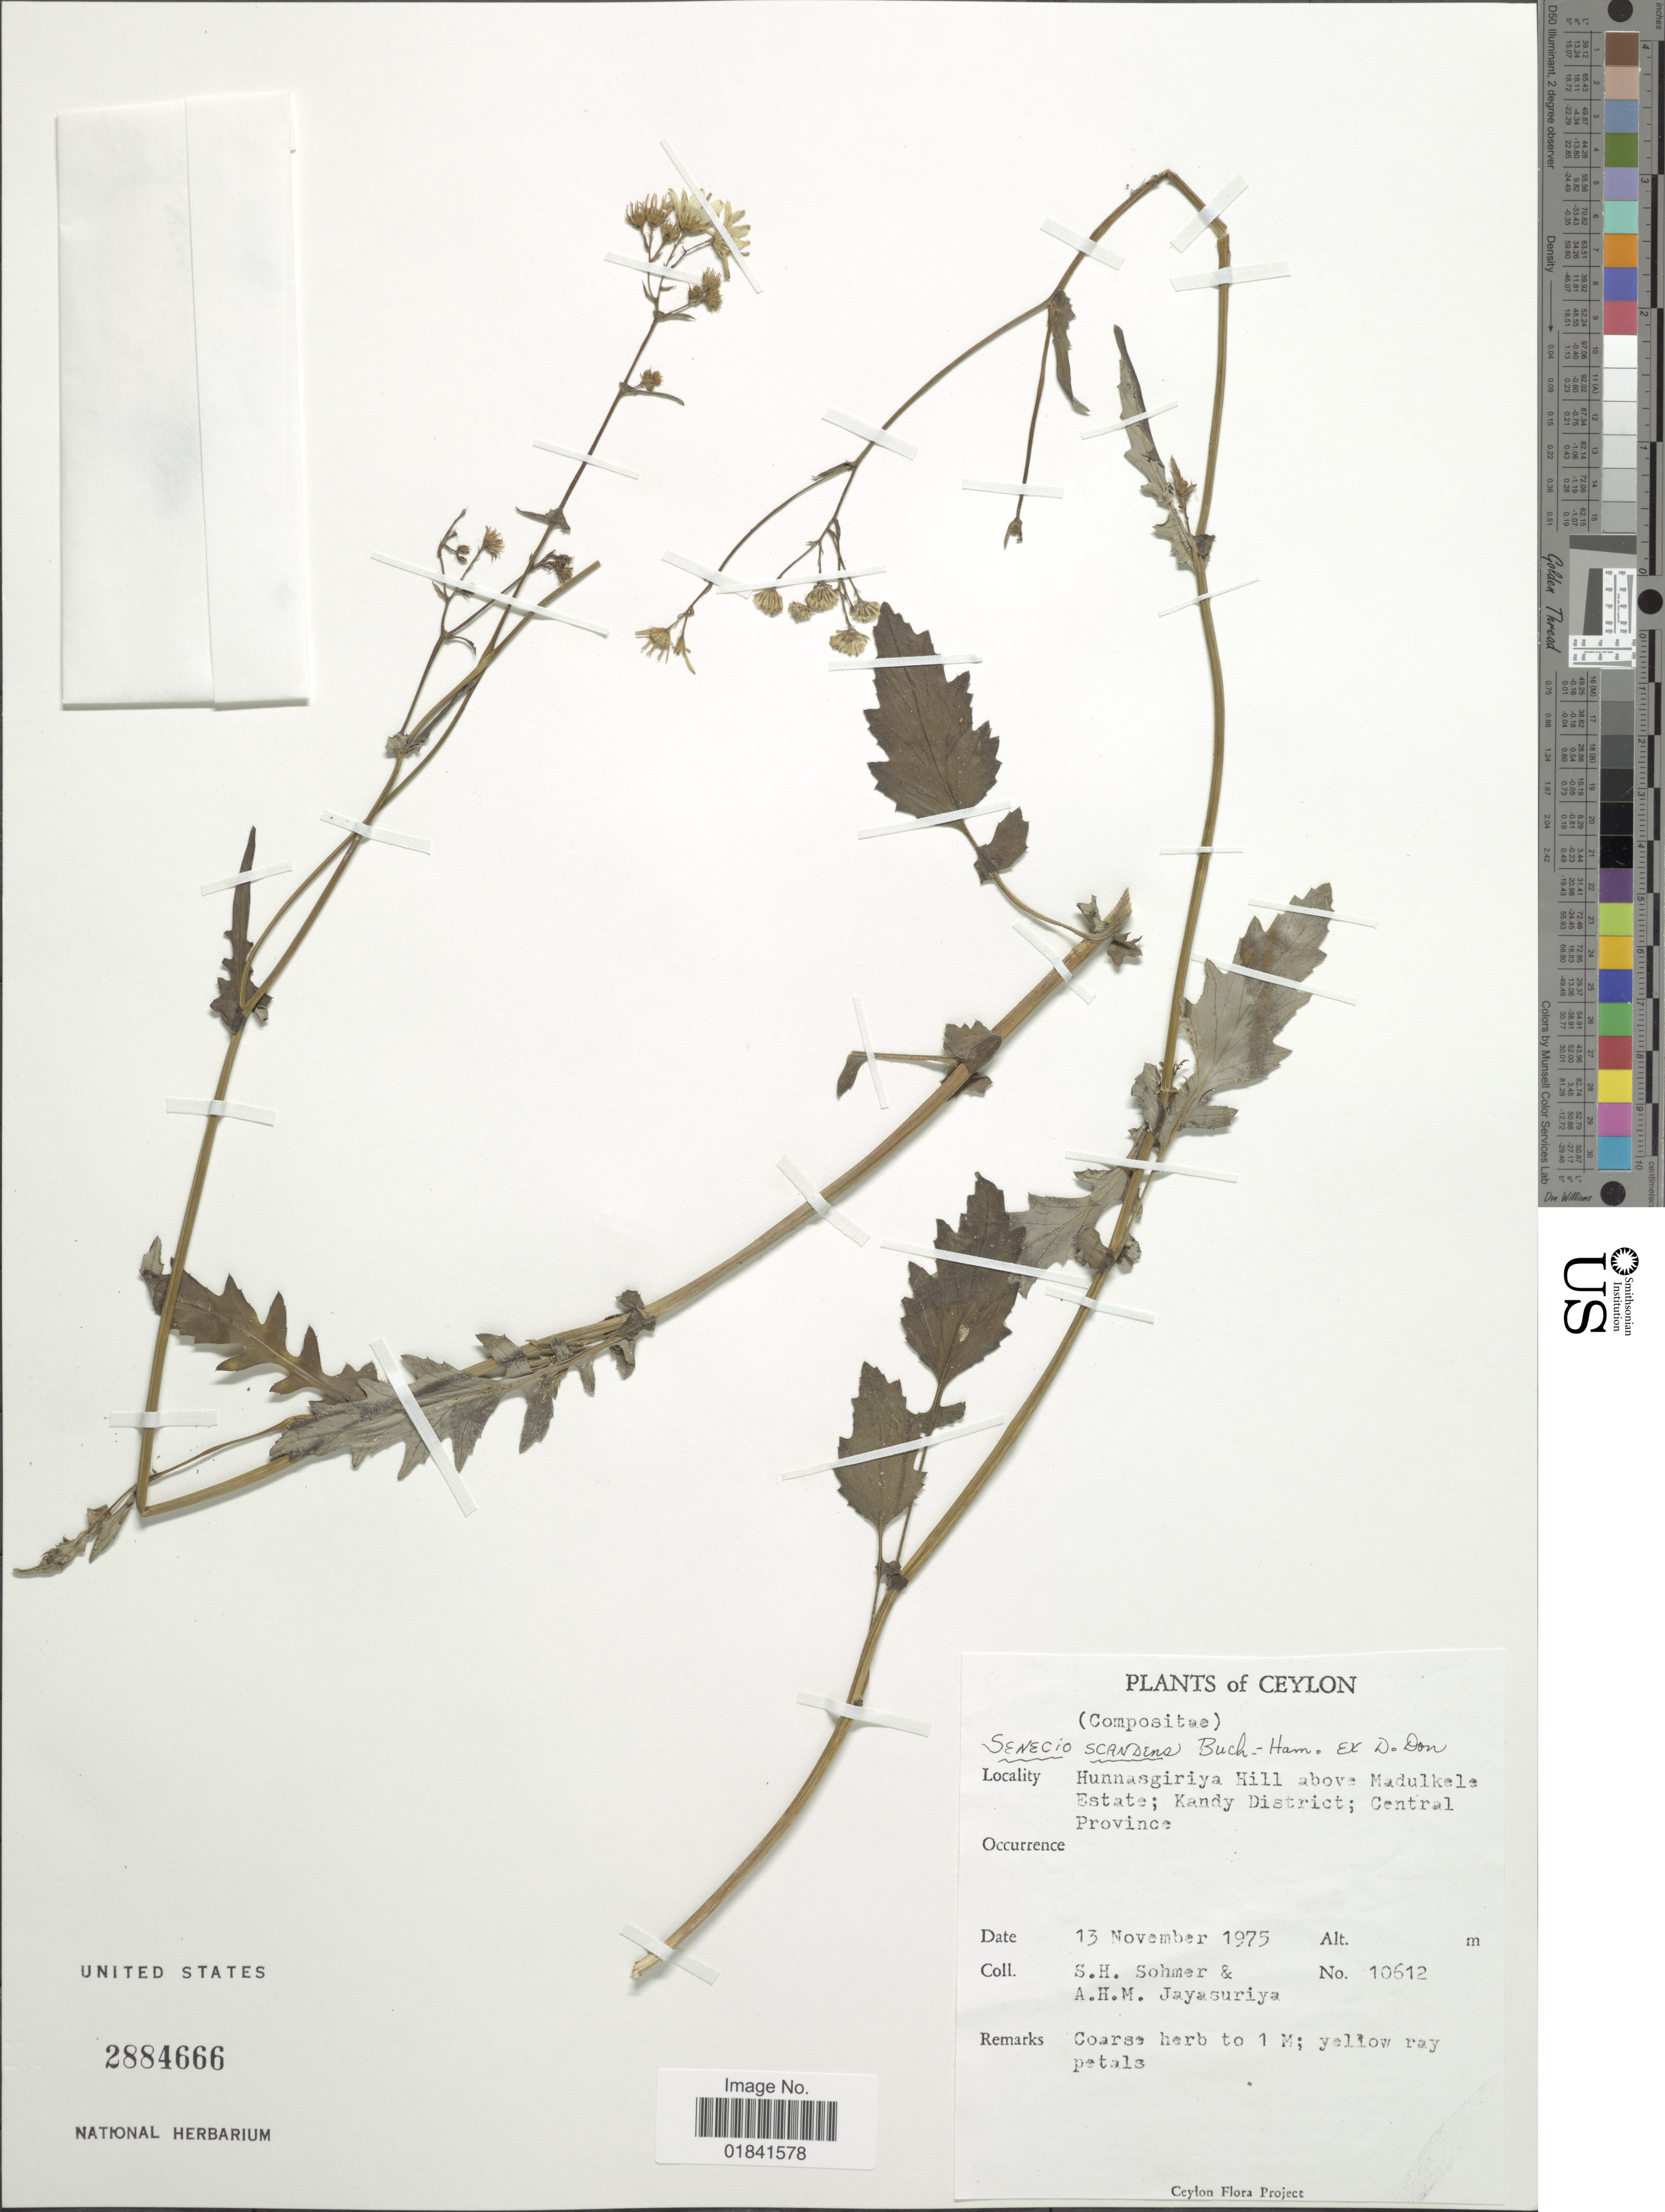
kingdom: Plantae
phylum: Tracheophyta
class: Magnoliopsida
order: Asterales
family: Asteraceae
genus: Senecio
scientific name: Senecio scandens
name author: Buch.-Ham. ex D. Don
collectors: S. H. Sohmer & A. H. Jayasuriya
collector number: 10612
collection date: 1975-11-13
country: Sri Lanka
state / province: Central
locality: Ceylon, Hunnasgiriya Hill above Madulkele Estate; Kandy District; Central Province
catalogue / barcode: US 2884666